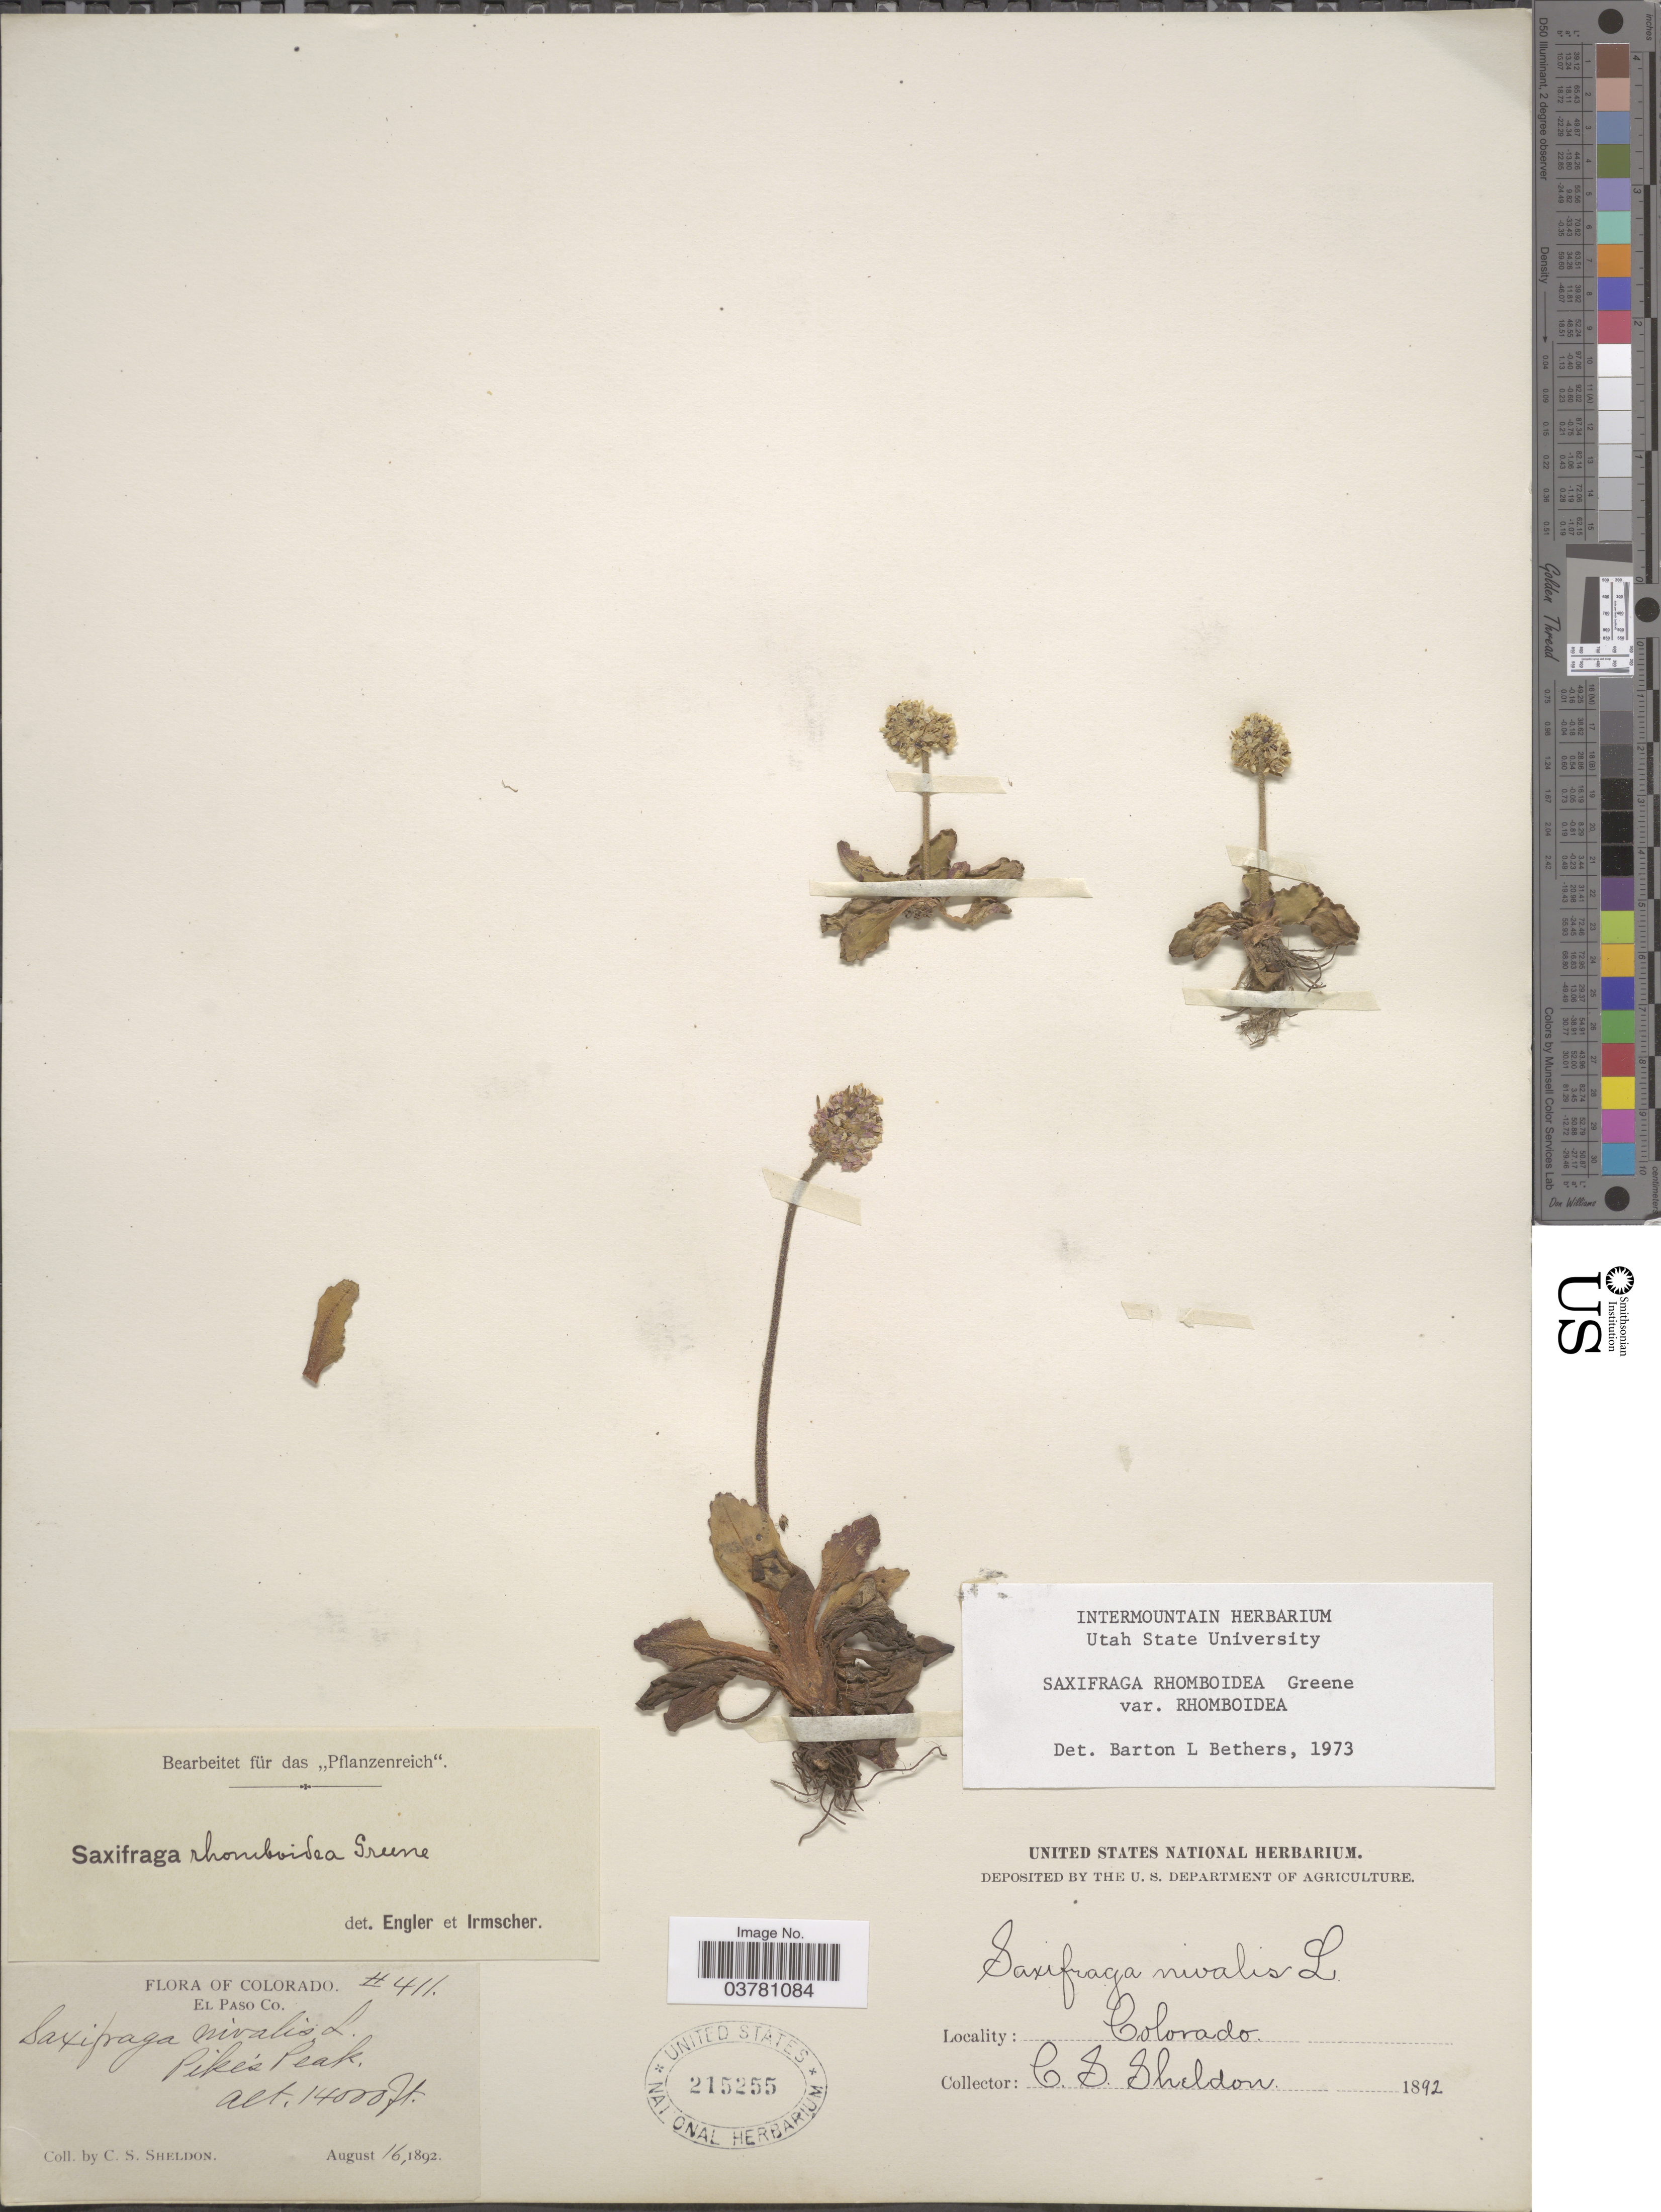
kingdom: Plantae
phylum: Tracheophyta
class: Magnoliopsida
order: Saxifragales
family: Saxifragaceae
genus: Micranthes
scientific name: Micranthes rhomboidea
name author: (Greene) Small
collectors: C. S. Sheldon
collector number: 411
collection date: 1892-08-16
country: United States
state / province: Colorado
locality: El Paso Co. Pike's Peak.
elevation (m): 4267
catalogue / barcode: US 215255